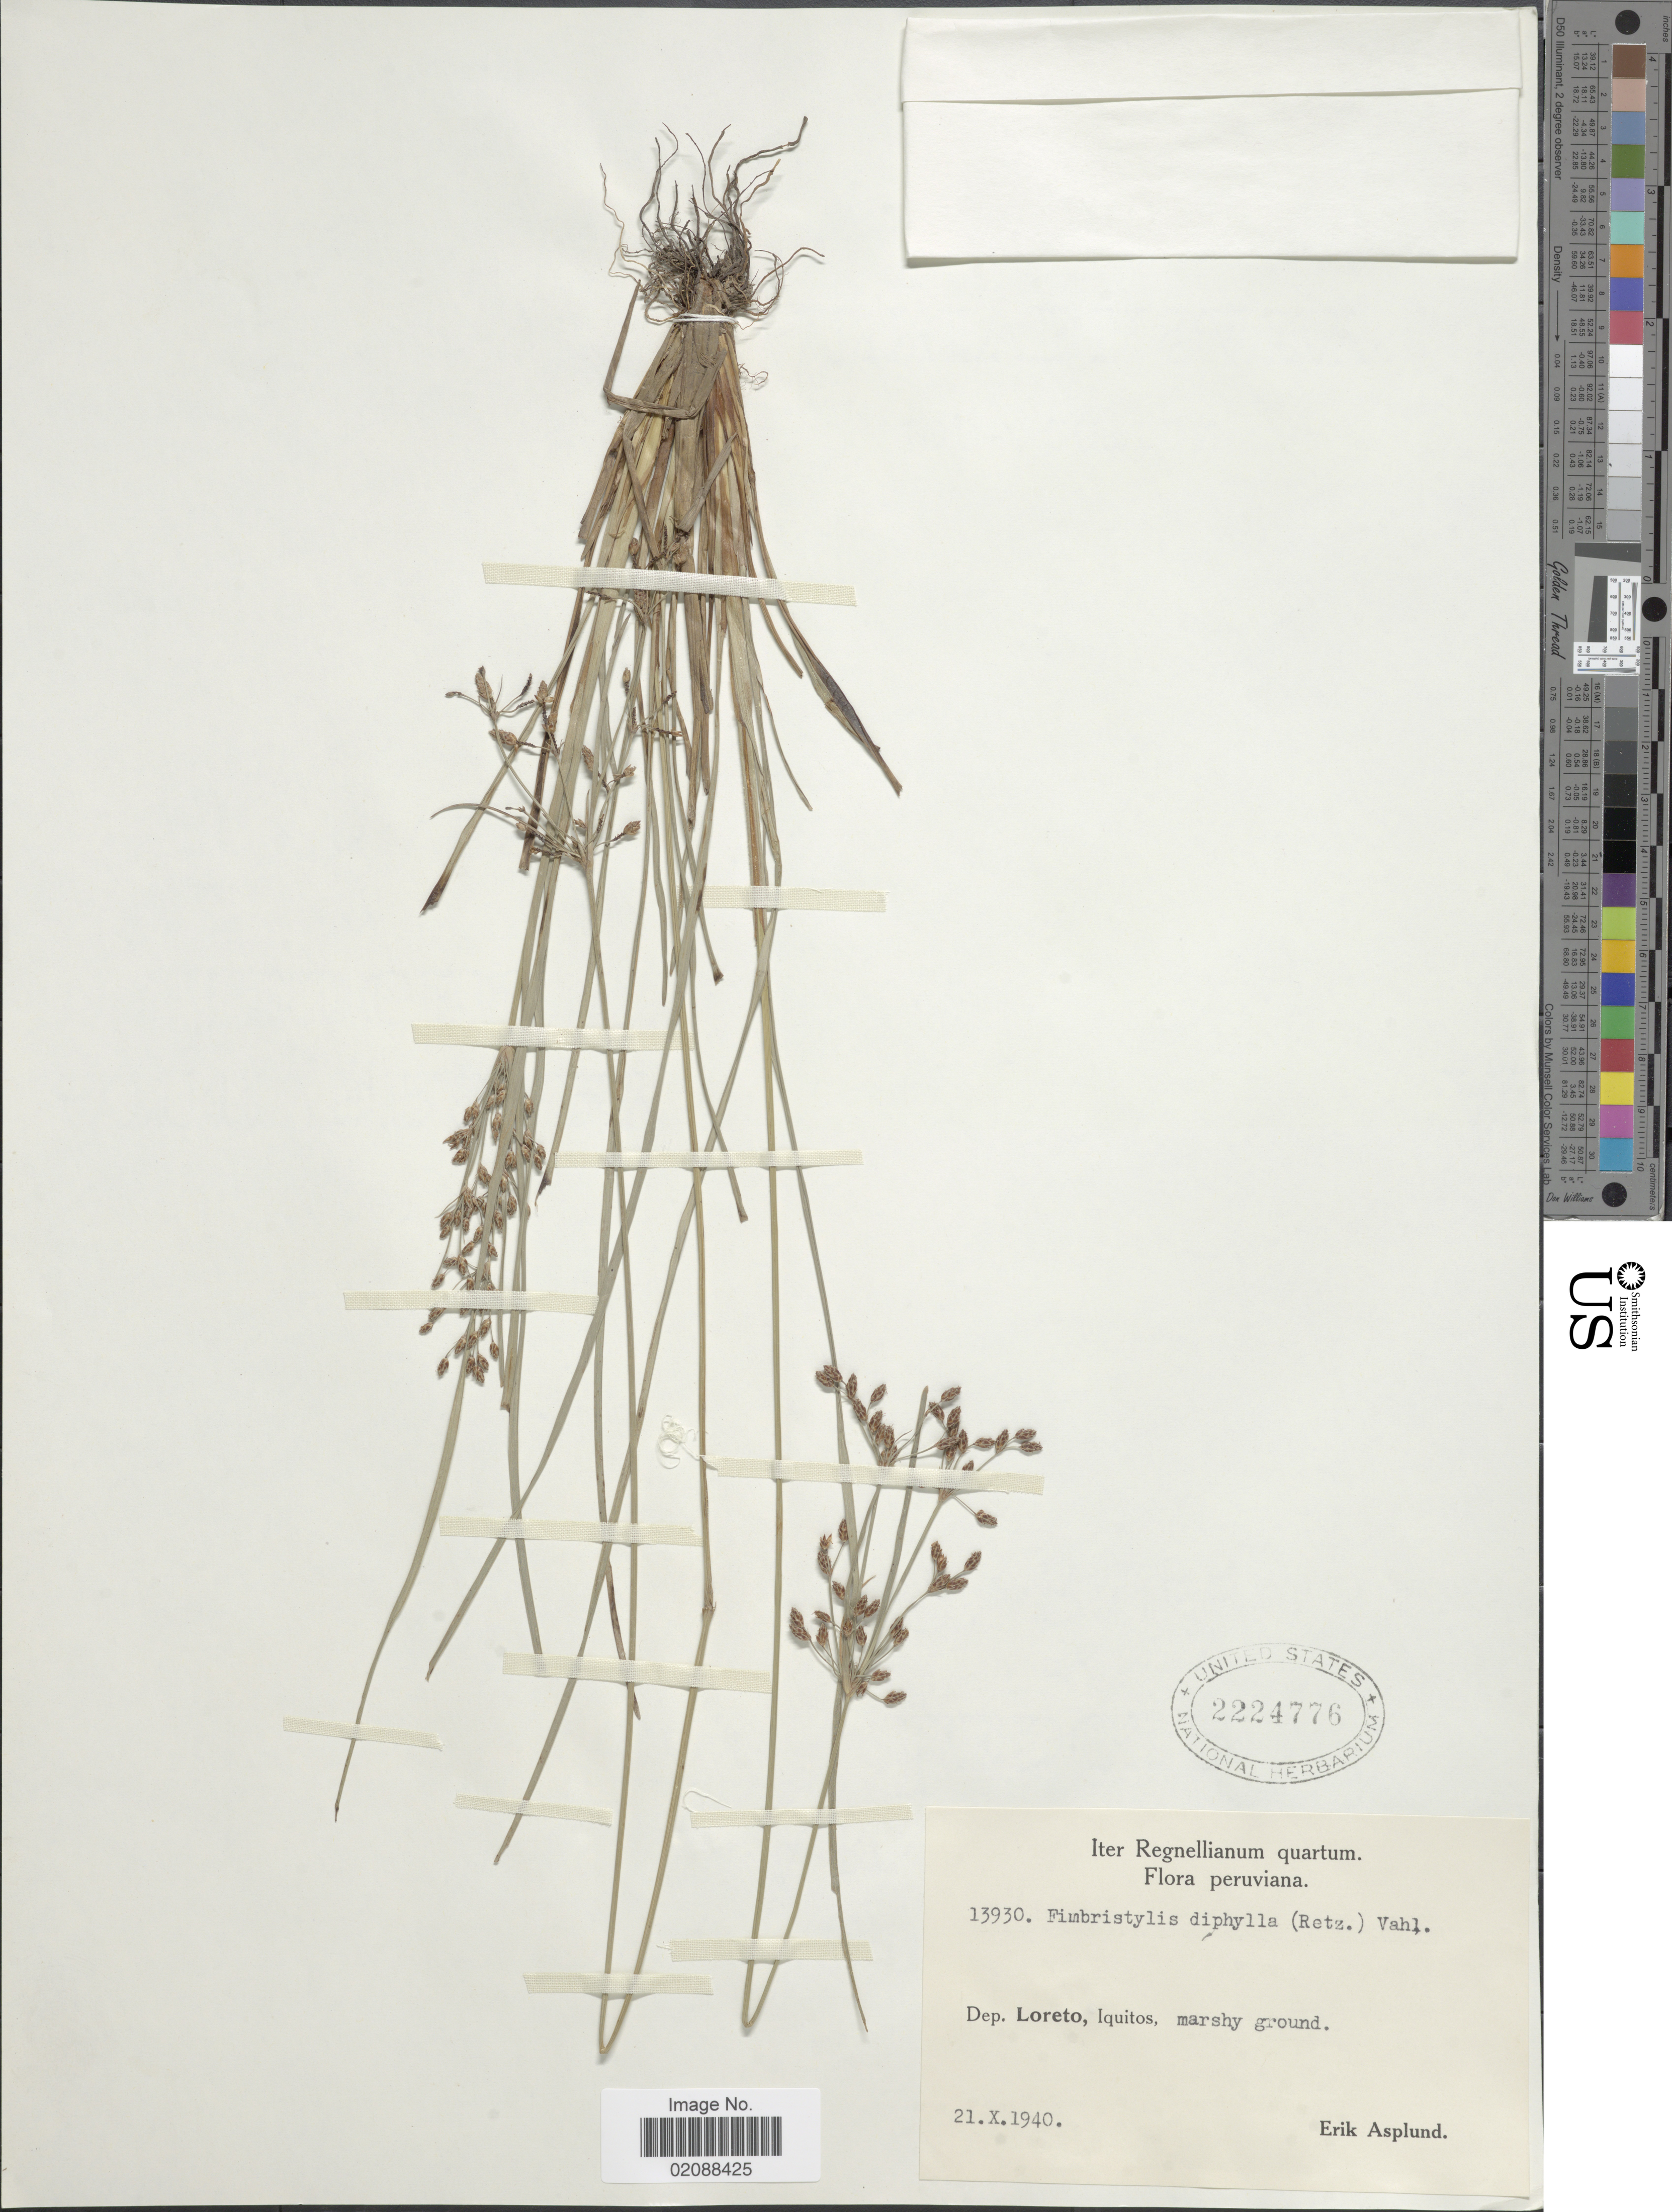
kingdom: Plantae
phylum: Tracheophyta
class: Liliopsida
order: Poales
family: Cyperaceae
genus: Fimbristylis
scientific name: Fimbristylis dichotoma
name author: (L.) Vahl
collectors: E. Asplund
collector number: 13930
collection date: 1940-10-21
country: Peru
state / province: Loreto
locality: Peruviana. Iquitos, marshy ground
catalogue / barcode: US 2224776